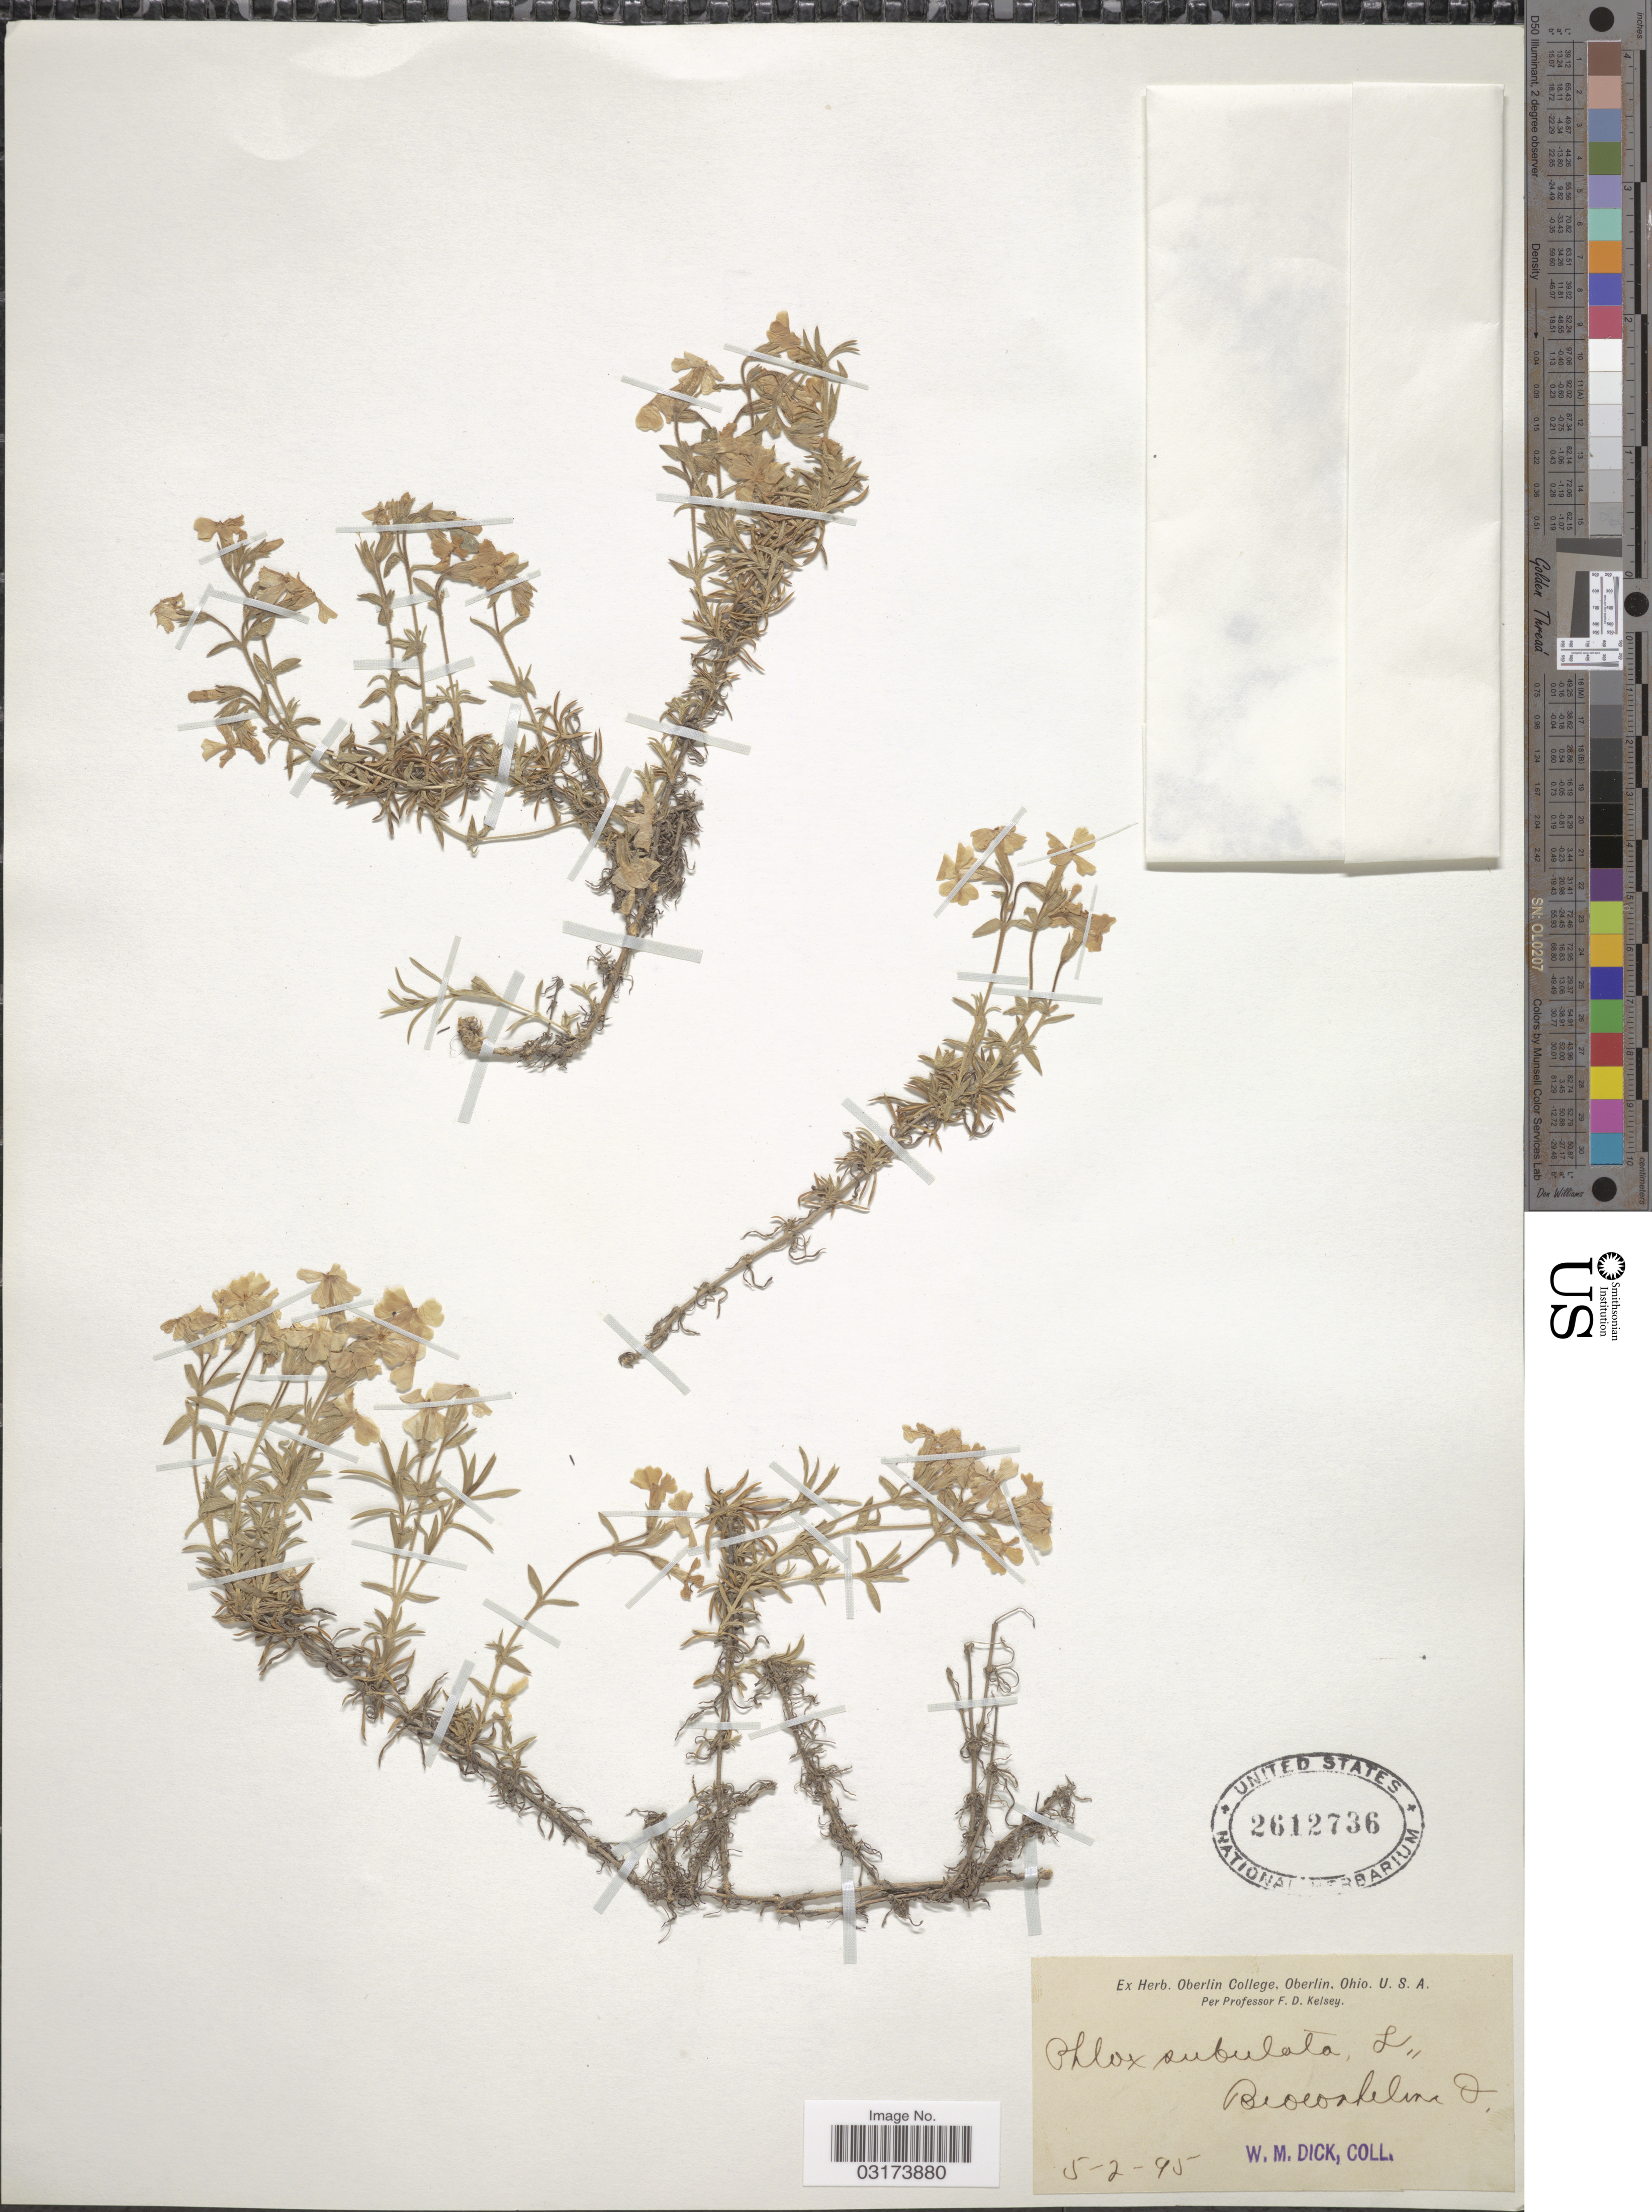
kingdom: Plantae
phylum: Tracheophyta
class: Magnoliopsida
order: Ericales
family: Polemoniaceae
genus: Phlox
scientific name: Phlox subulata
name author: L.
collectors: W. Dick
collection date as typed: Transcribed d/m/y: 2/5/95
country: United States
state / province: Ohio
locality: Brownhelm O.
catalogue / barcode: US 2612736